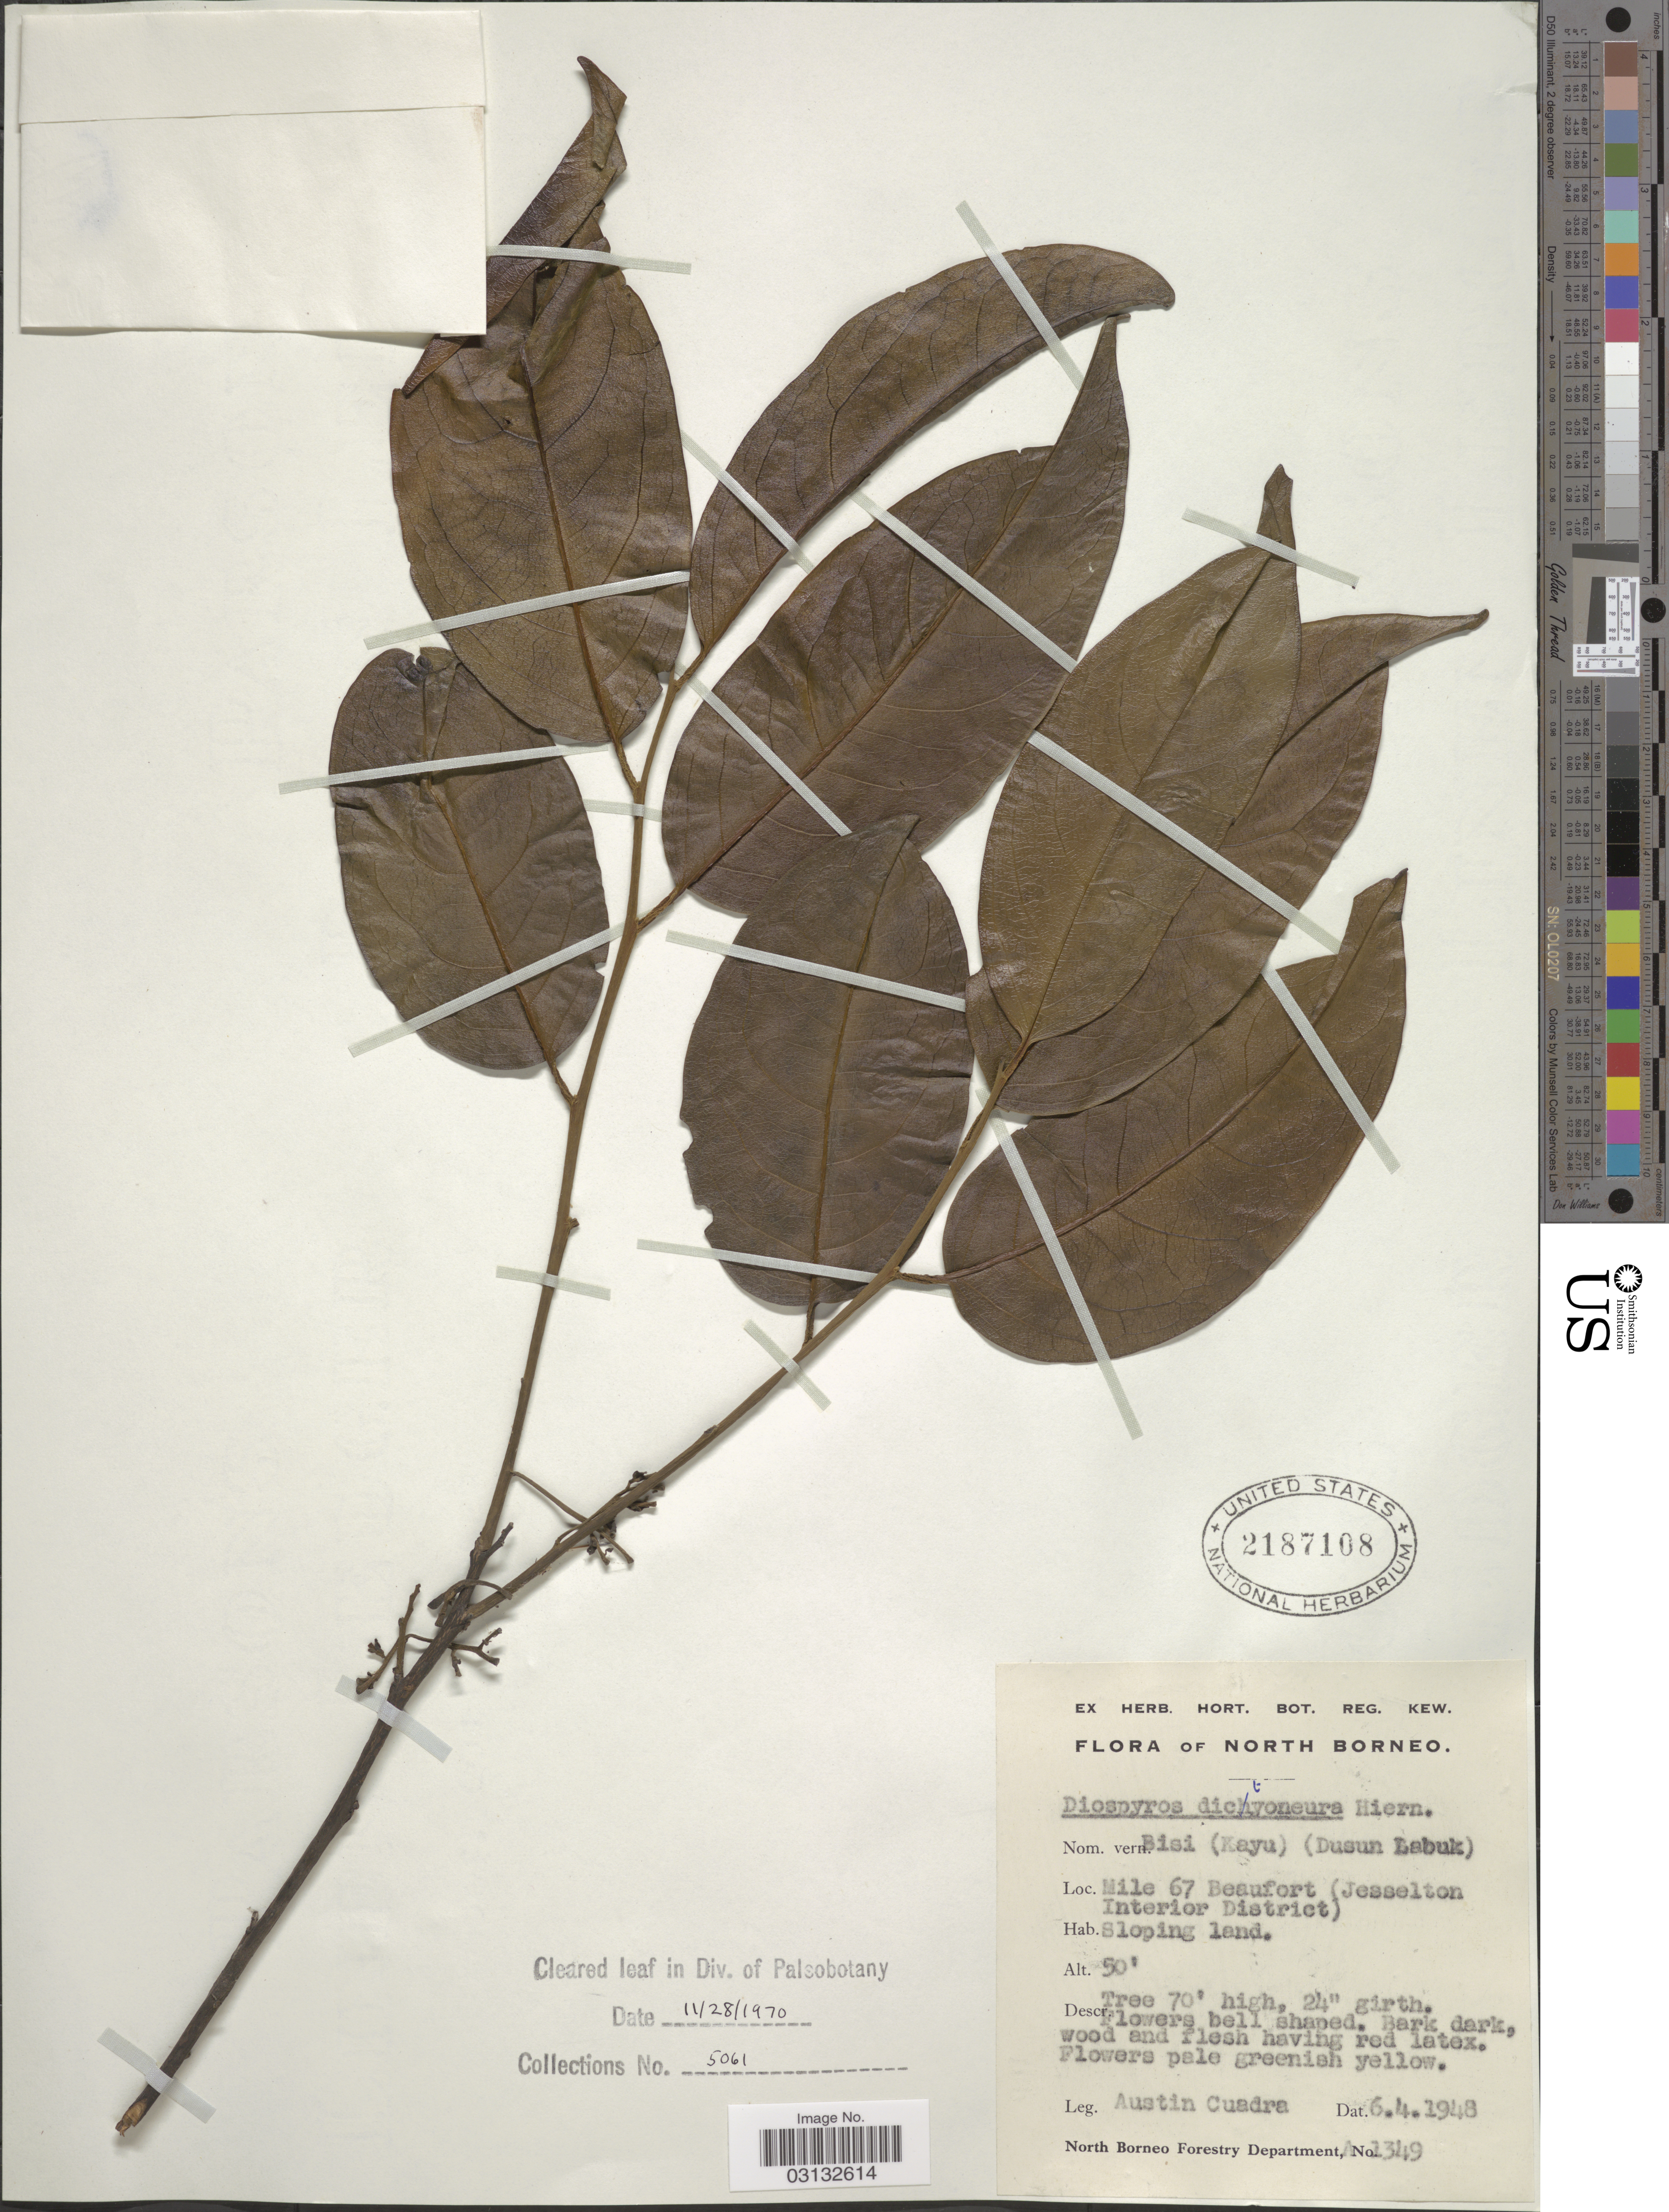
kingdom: Plantae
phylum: Tracheophyta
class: Magnoliopsida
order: Ericales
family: Ebenaceae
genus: Diospyros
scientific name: Diospyros dictyoneura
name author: Hiern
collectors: A. Cuadra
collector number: A1349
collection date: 1948-04-06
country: Malaysia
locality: North Borneo. Mile 67 Beaufort (Jesselton Interior District).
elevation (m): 15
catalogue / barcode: US 2187108